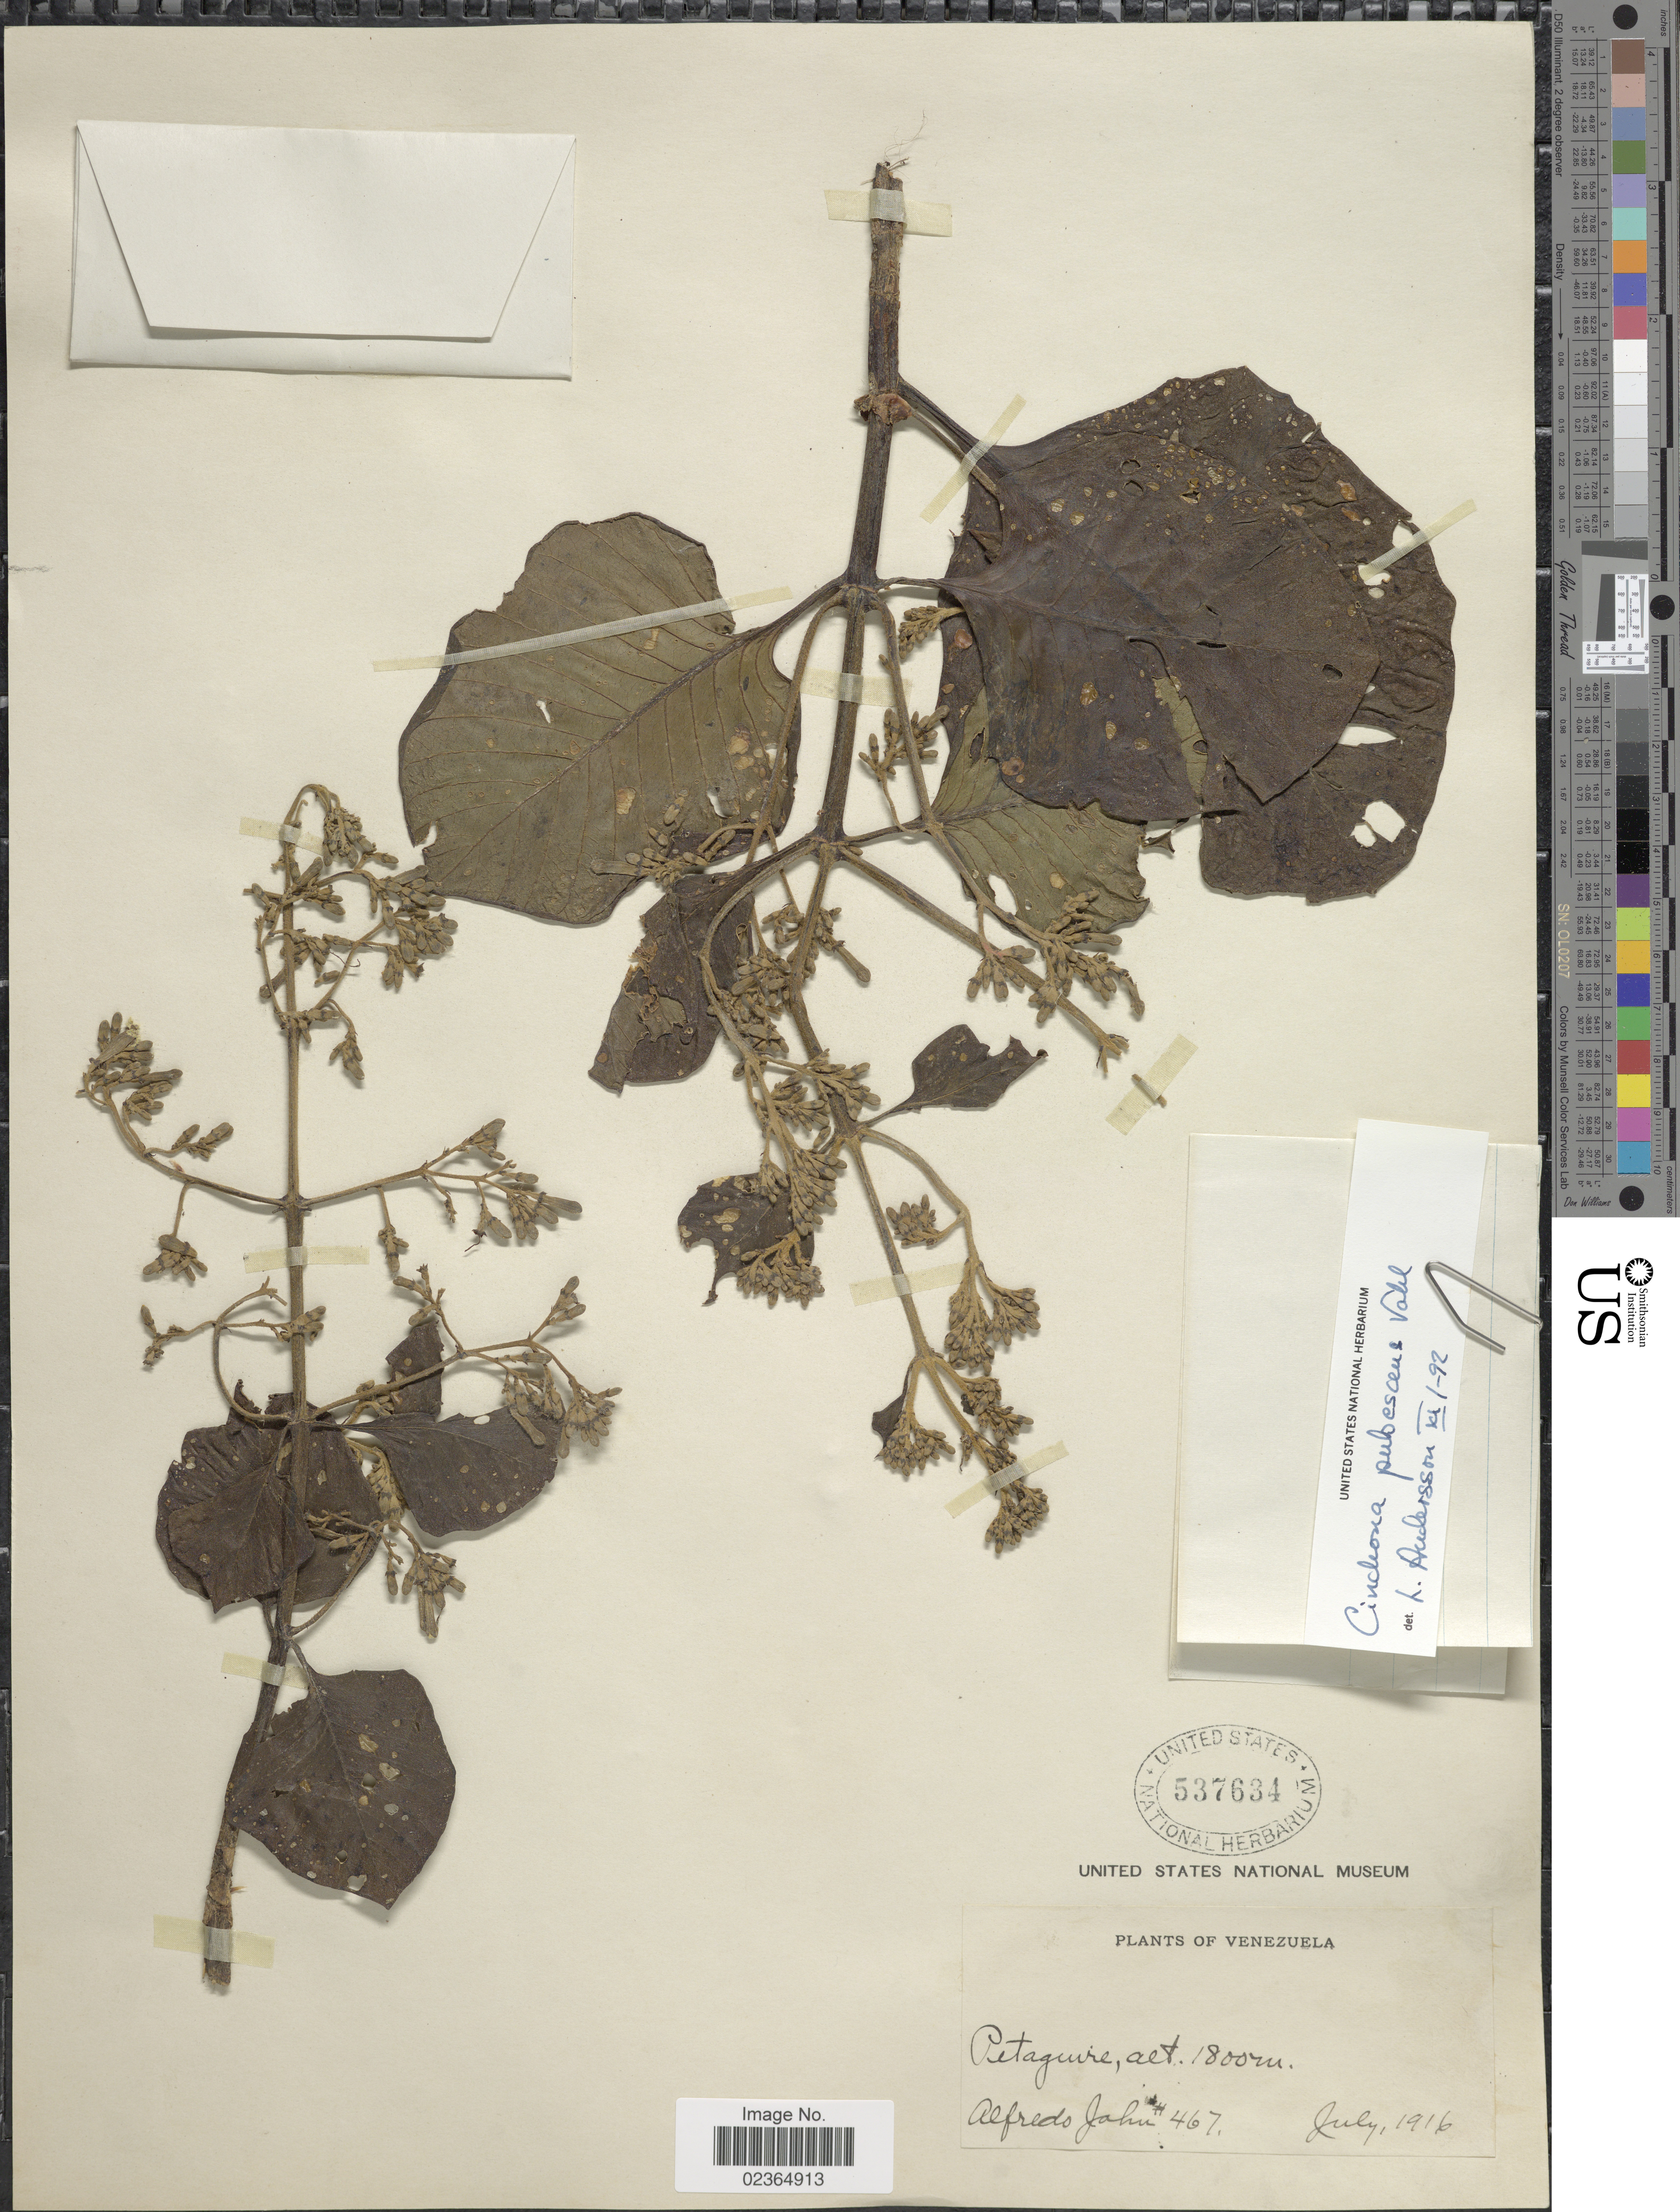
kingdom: Plantae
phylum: Tracheophyta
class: Magnoliopsida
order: Gentianales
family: Rubiaceae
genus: Cinchona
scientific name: Cinchona pubescens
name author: Vahl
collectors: A. Jahn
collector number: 467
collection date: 1916-07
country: Venezuela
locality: Petaguire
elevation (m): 1800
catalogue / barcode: US 537634